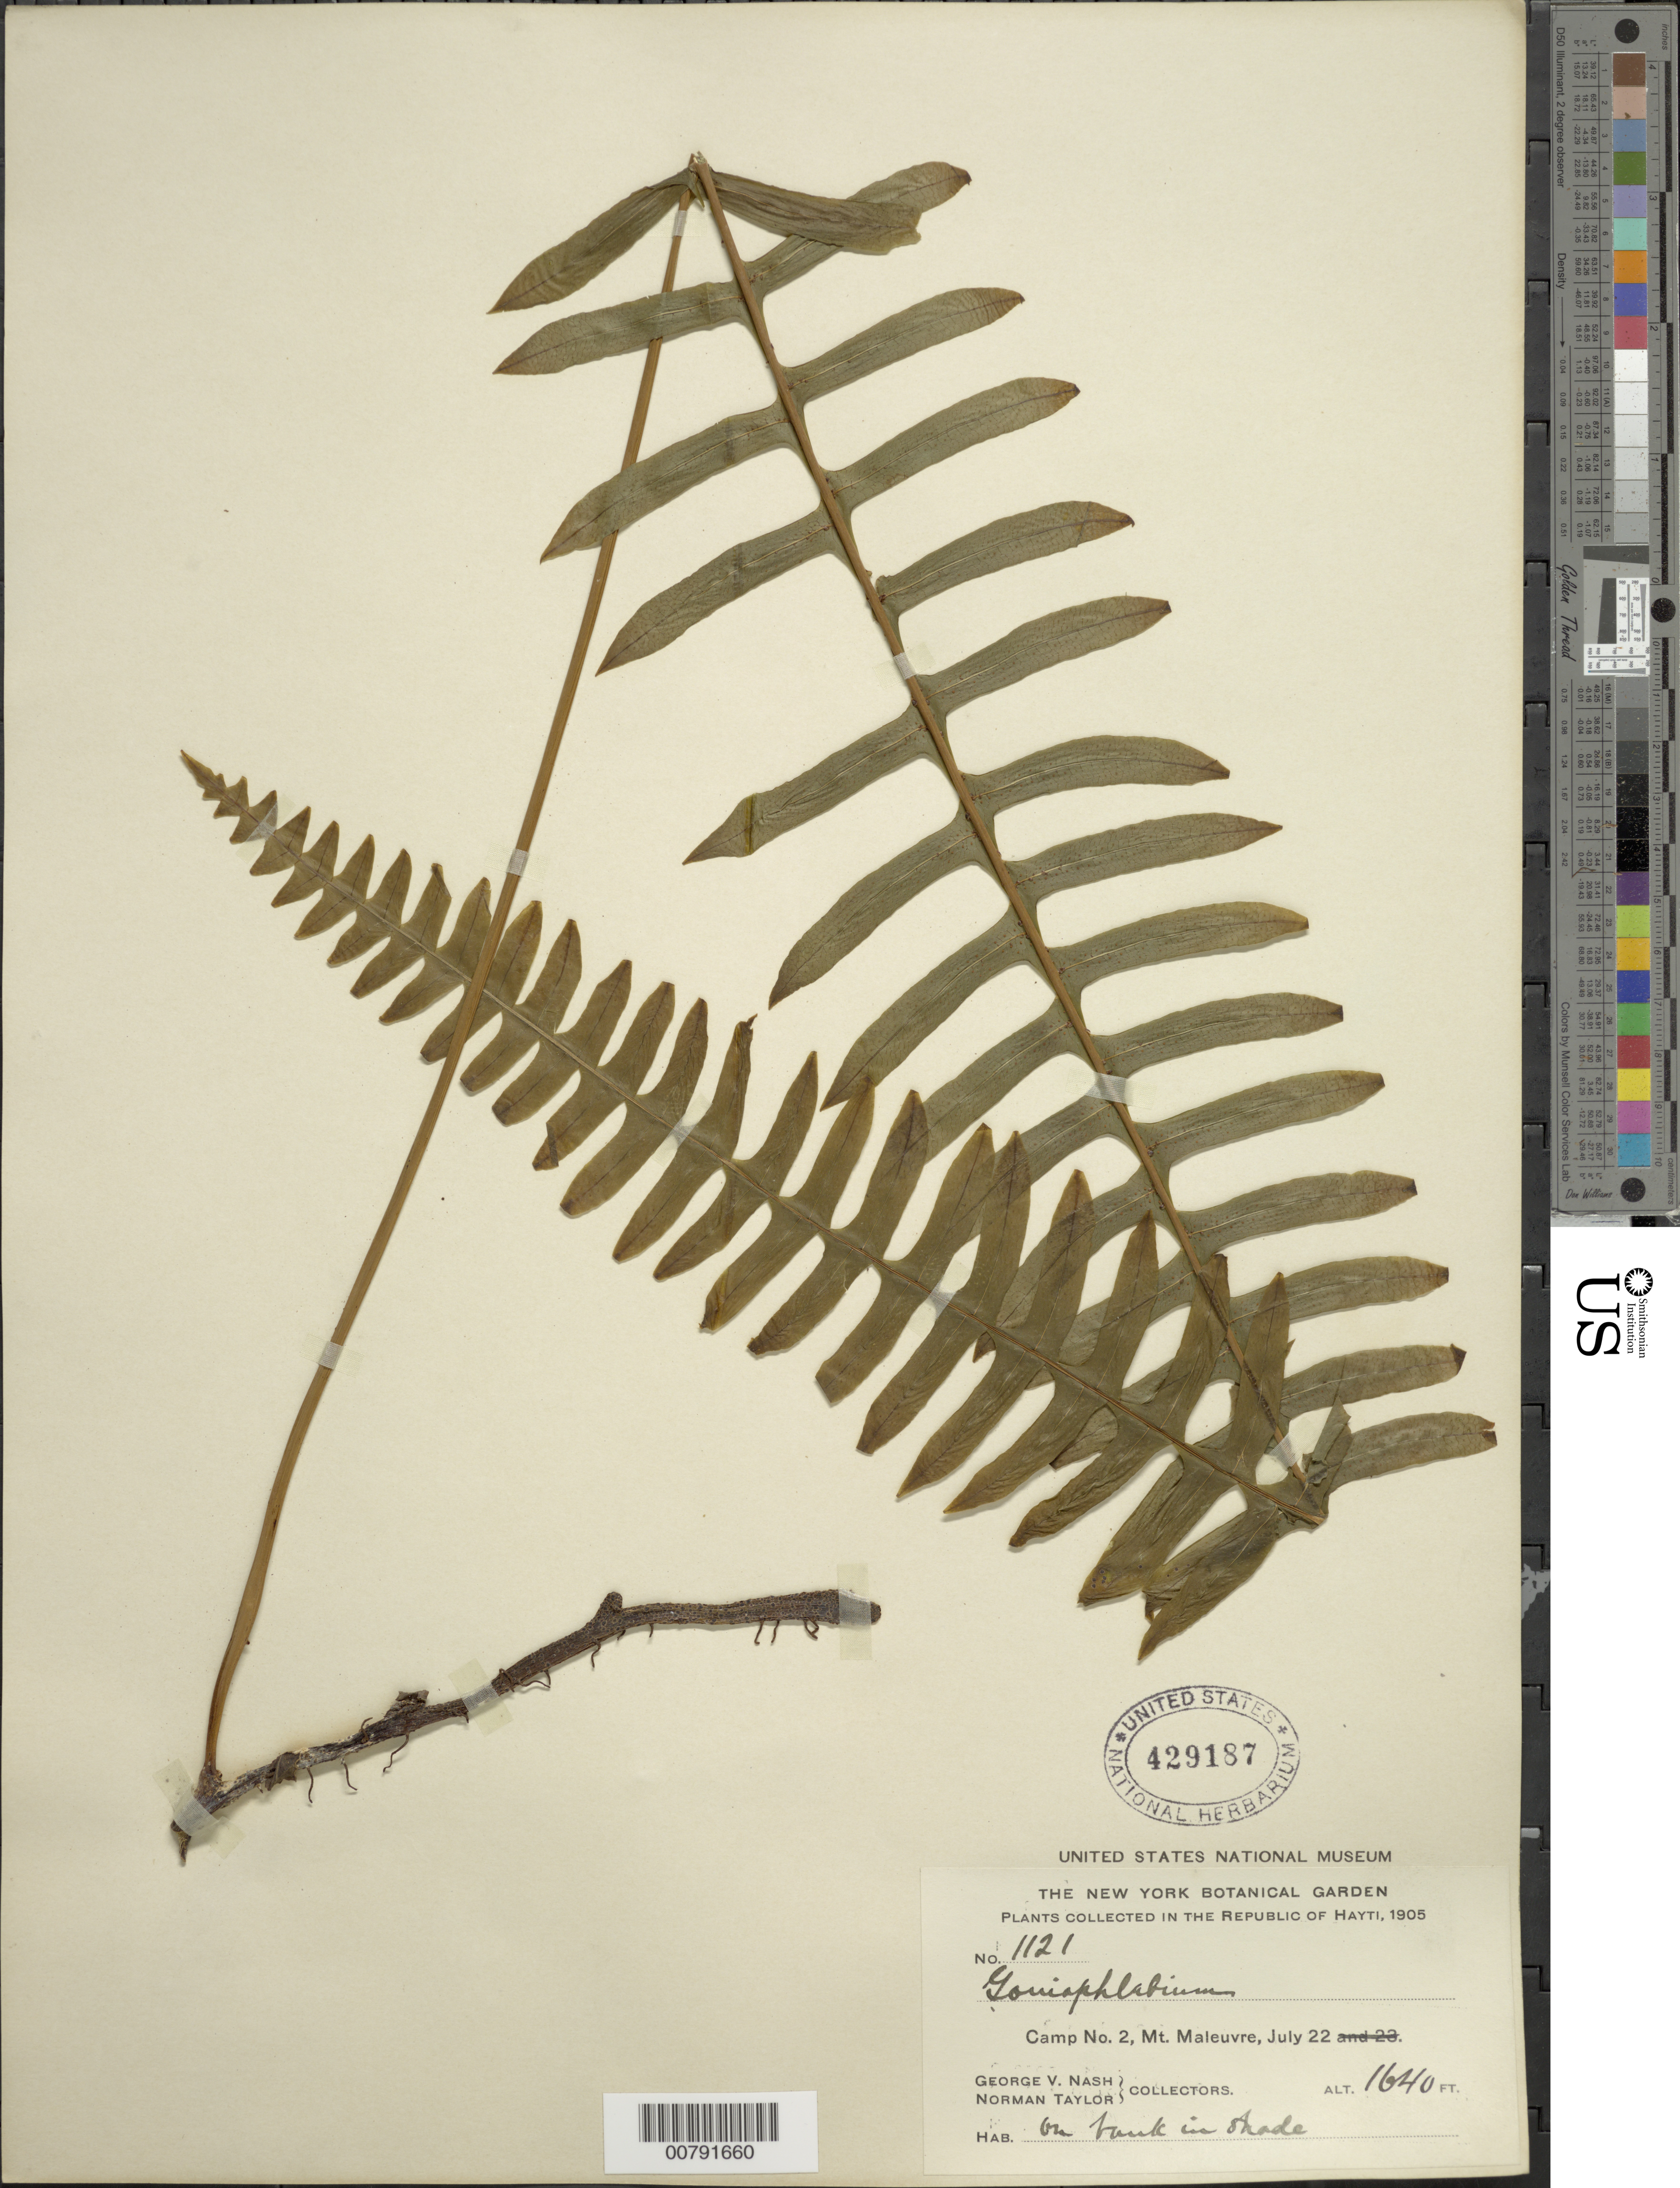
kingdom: Plantae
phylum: Tracheophyta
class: Polypodiopsida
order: Polypodiales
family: Polypodiaceae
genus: Serpocaulon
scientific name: Serpocaulon loriceum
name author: (L.) A.R. Sm.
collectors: G. V. Nash & N. Taylor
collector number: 1121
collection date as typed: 22 Jul 1905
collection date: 1905-07-22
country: Haiti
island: Hispaniola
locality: Camp No. 2, Mt. Maleuvre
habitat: On bank in shade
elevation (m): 500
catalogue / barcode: US 429187